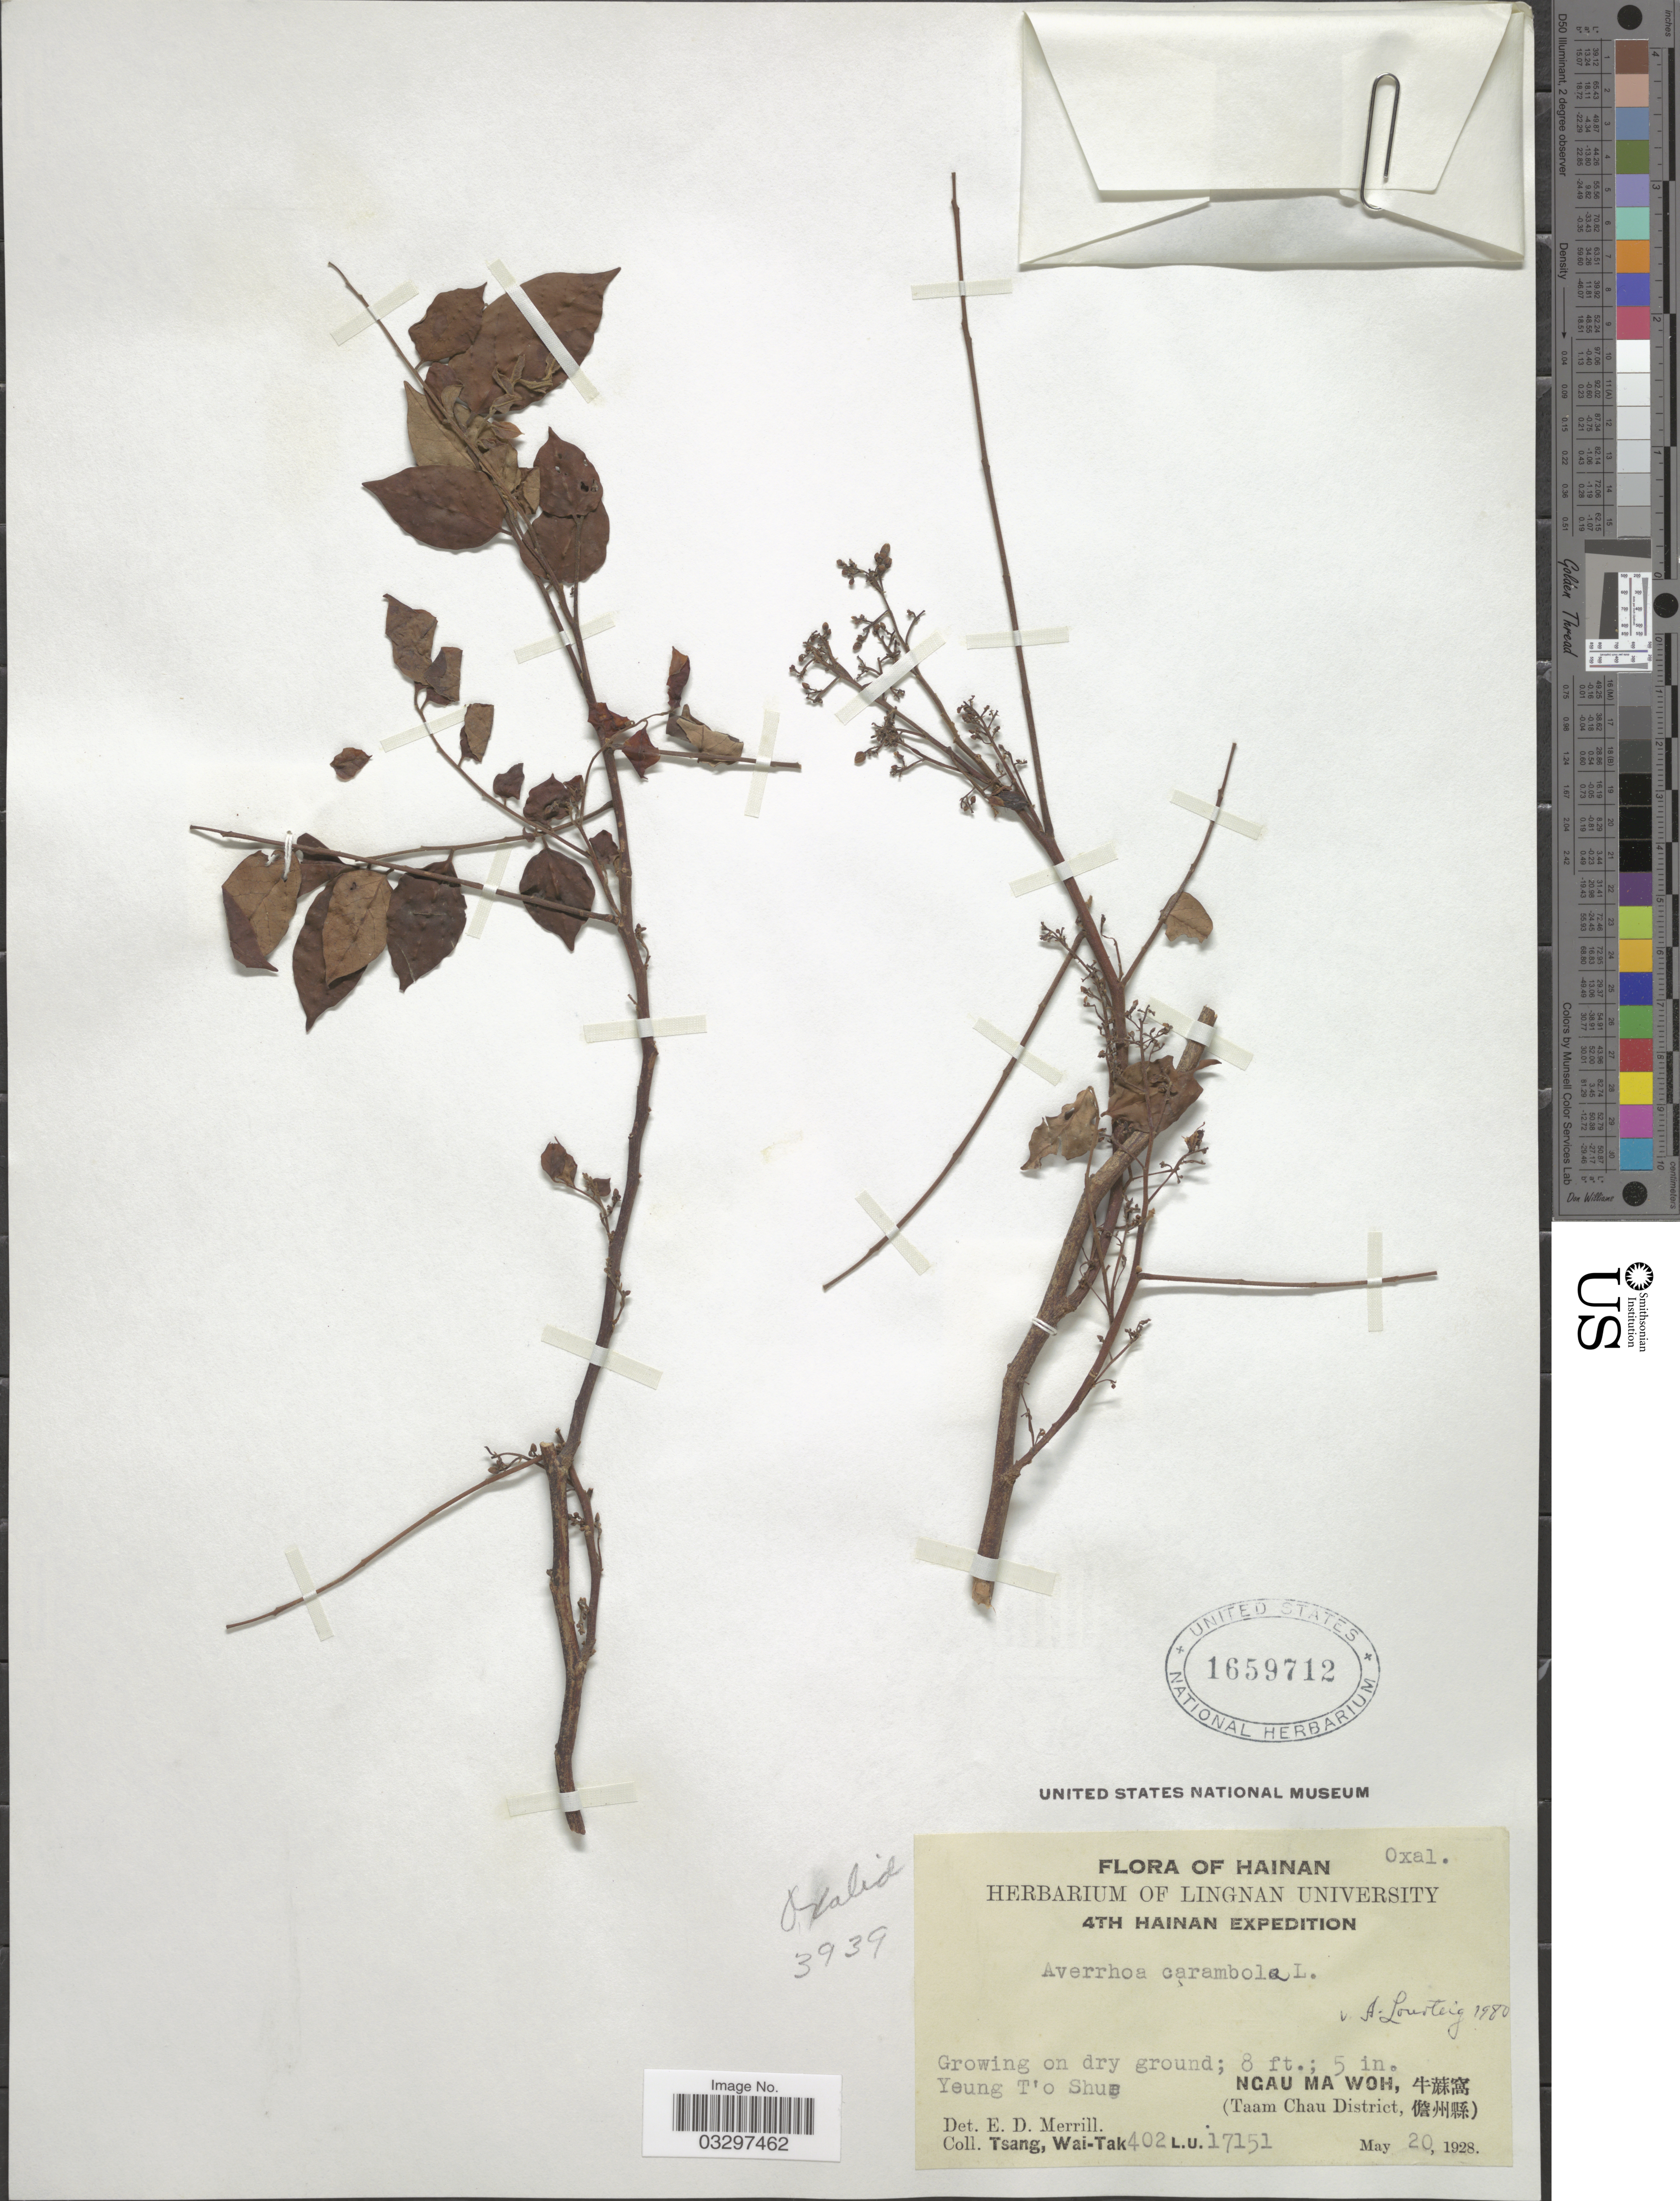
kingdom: Plantae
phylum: Tracheophyta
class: Magnoliopsida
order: Oxalidales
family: Oxalidaceae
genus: Averrhoa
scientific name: Averrhoa carambola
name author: L.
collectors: W. T. Tsang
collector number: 402L.U.17151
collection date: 1928-05-20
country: China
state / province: Hainan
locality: Yeung T'o Shue, Ngau Ma Woh, X. (Taam Chau District, X).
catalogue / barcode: US 1659712